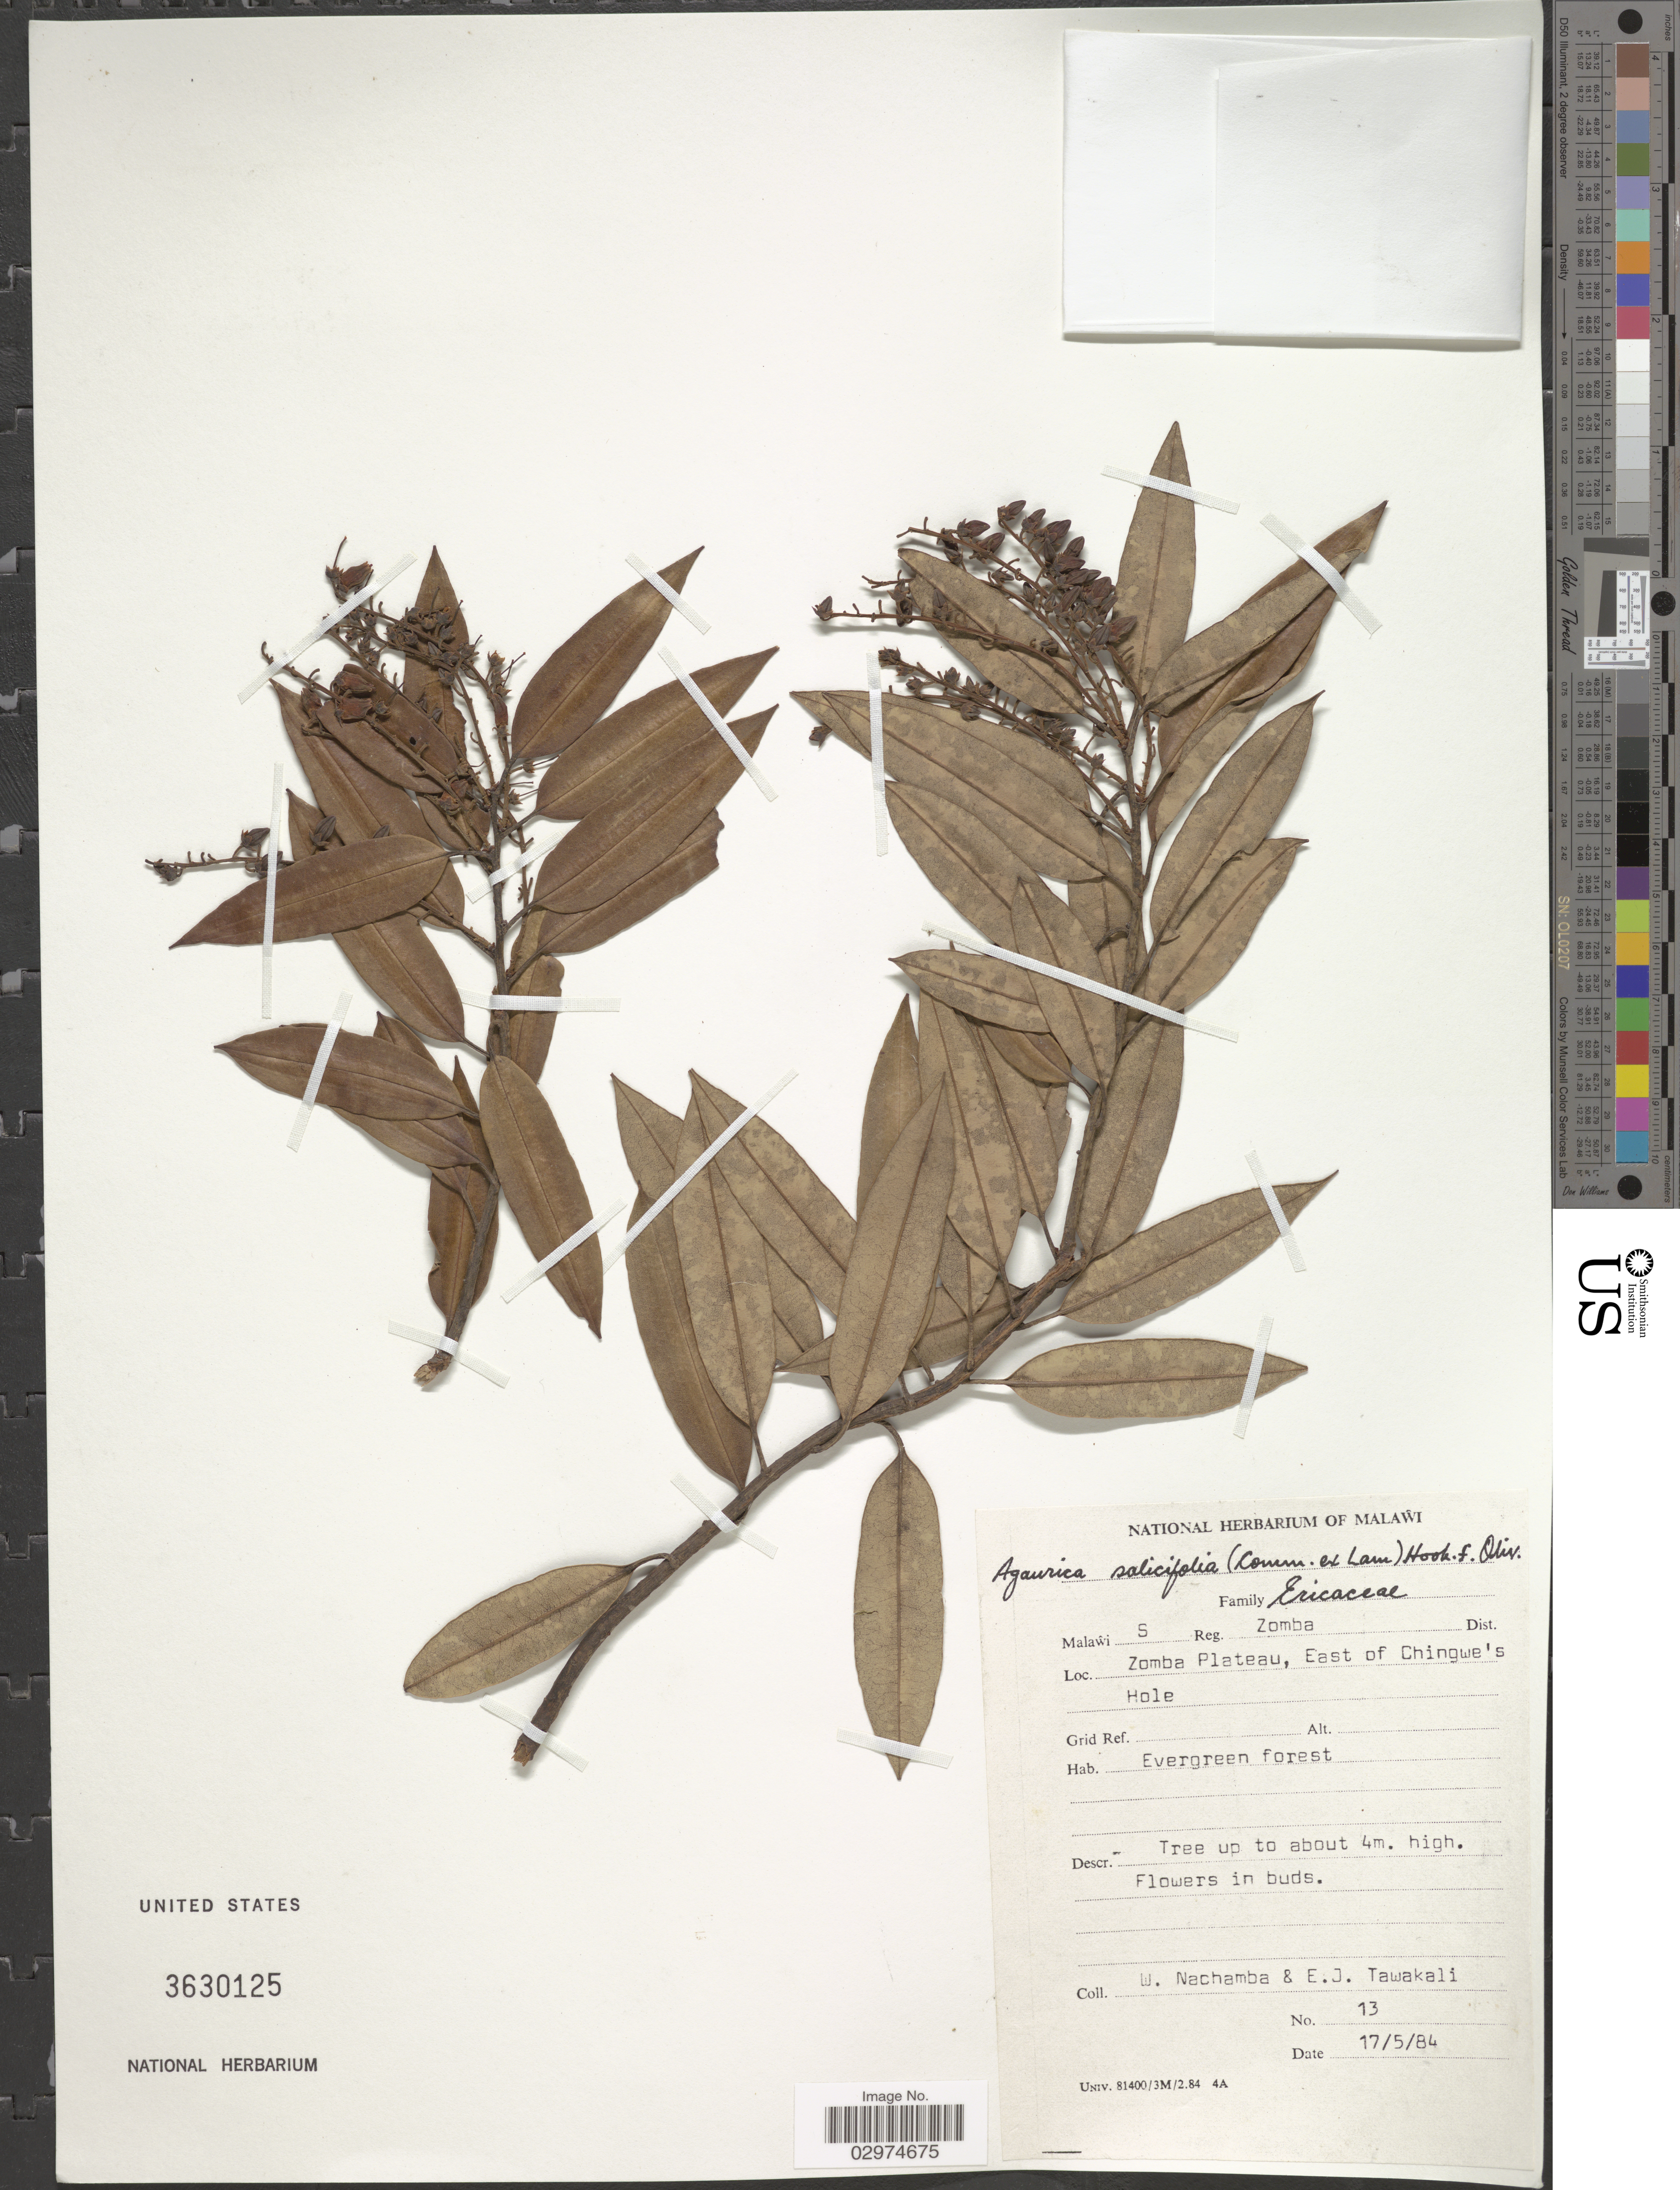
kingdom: Plantae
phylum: Tracheophyta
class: Magnoliopsida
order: Ericales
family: Ericaceae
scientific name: Aguaria salicifolia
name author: (Comm. ex Lam.) Hook. f. ex Oliv.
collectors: W. Nachamba & E. Tawakali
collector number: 13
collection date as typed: Transcribed d/m/y: 17/5/84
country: Malawi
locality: S Reg. Zomba Dist., Zomba Plateau, East of Chingwe's Hole.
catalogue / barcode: US 3630125